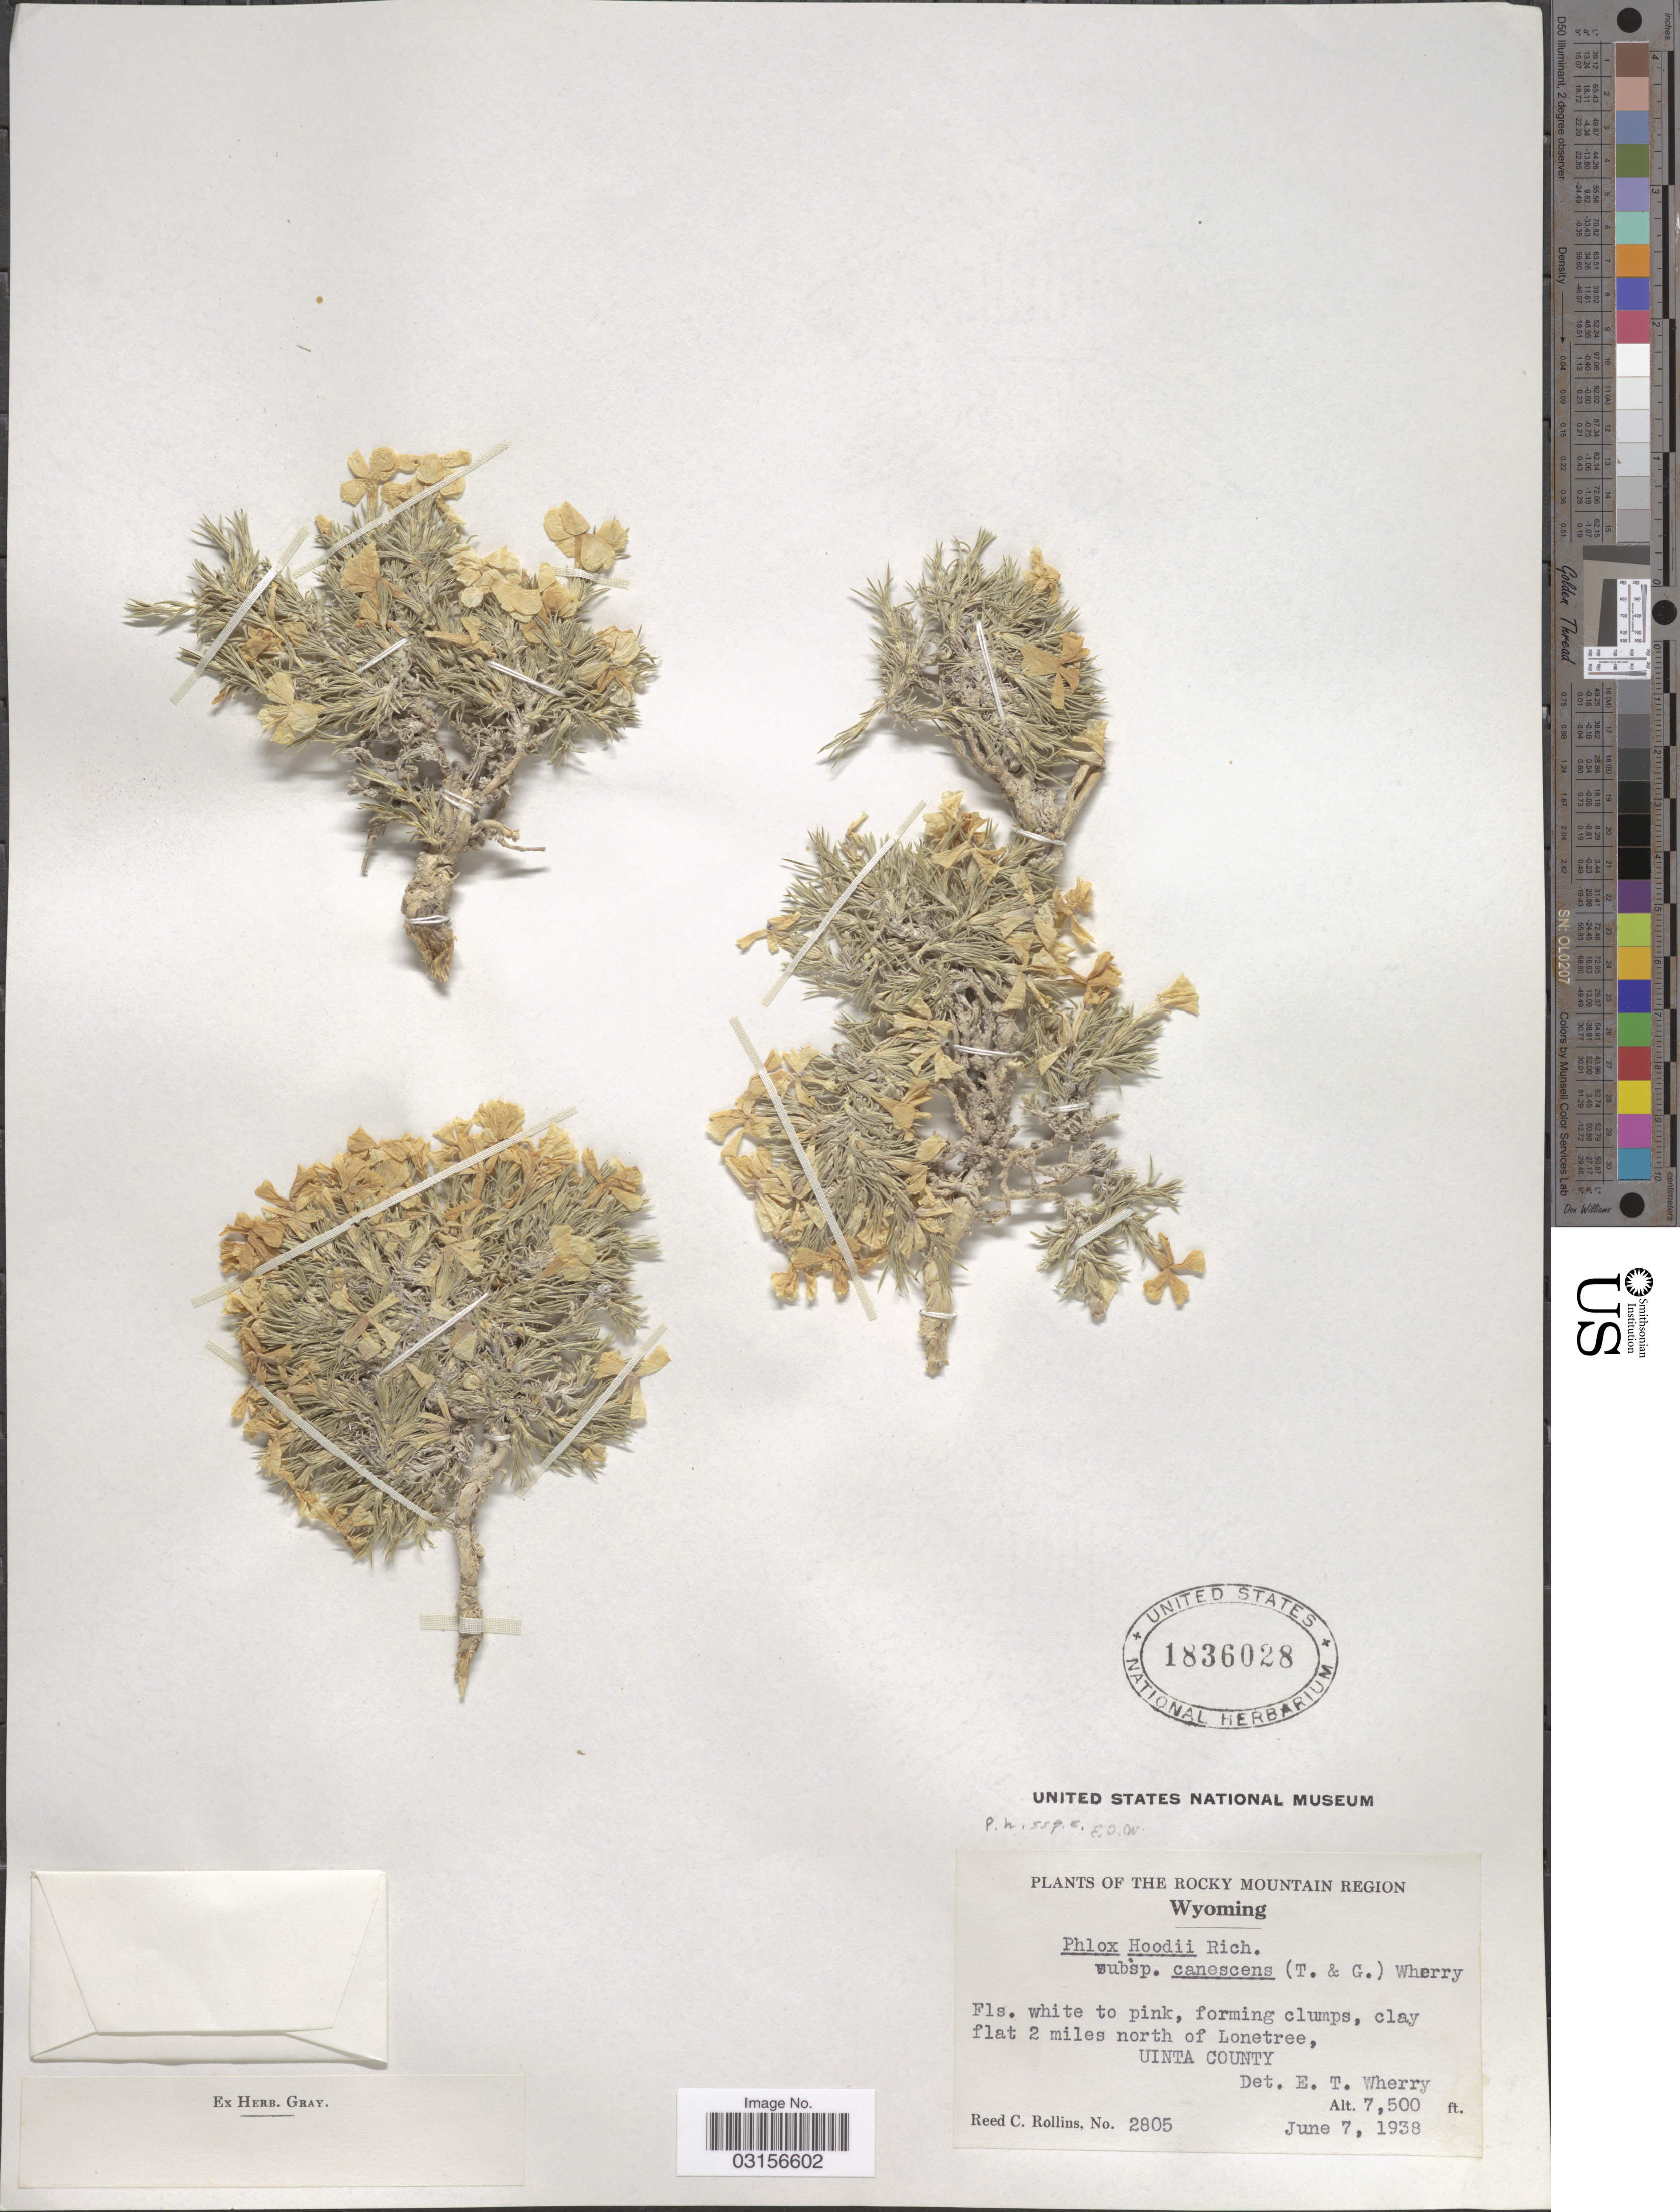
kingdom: Plantae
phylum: Tracheophyta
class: Magnoliopsida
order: Ericales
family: Polemoniaceae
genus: Phlox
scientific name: Phlox opalensis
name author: Dorn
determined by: Mayfield, M. H.; Ferguson, C. J.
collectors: R. C. Rollins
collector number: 2805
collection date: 1938-06-07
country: United States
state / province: Wyoming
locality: The Rocky Mountain Region. 2 miles north of Lonetree, Uinta County.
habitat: clay flat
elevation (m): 2286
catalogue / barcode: US 1836028